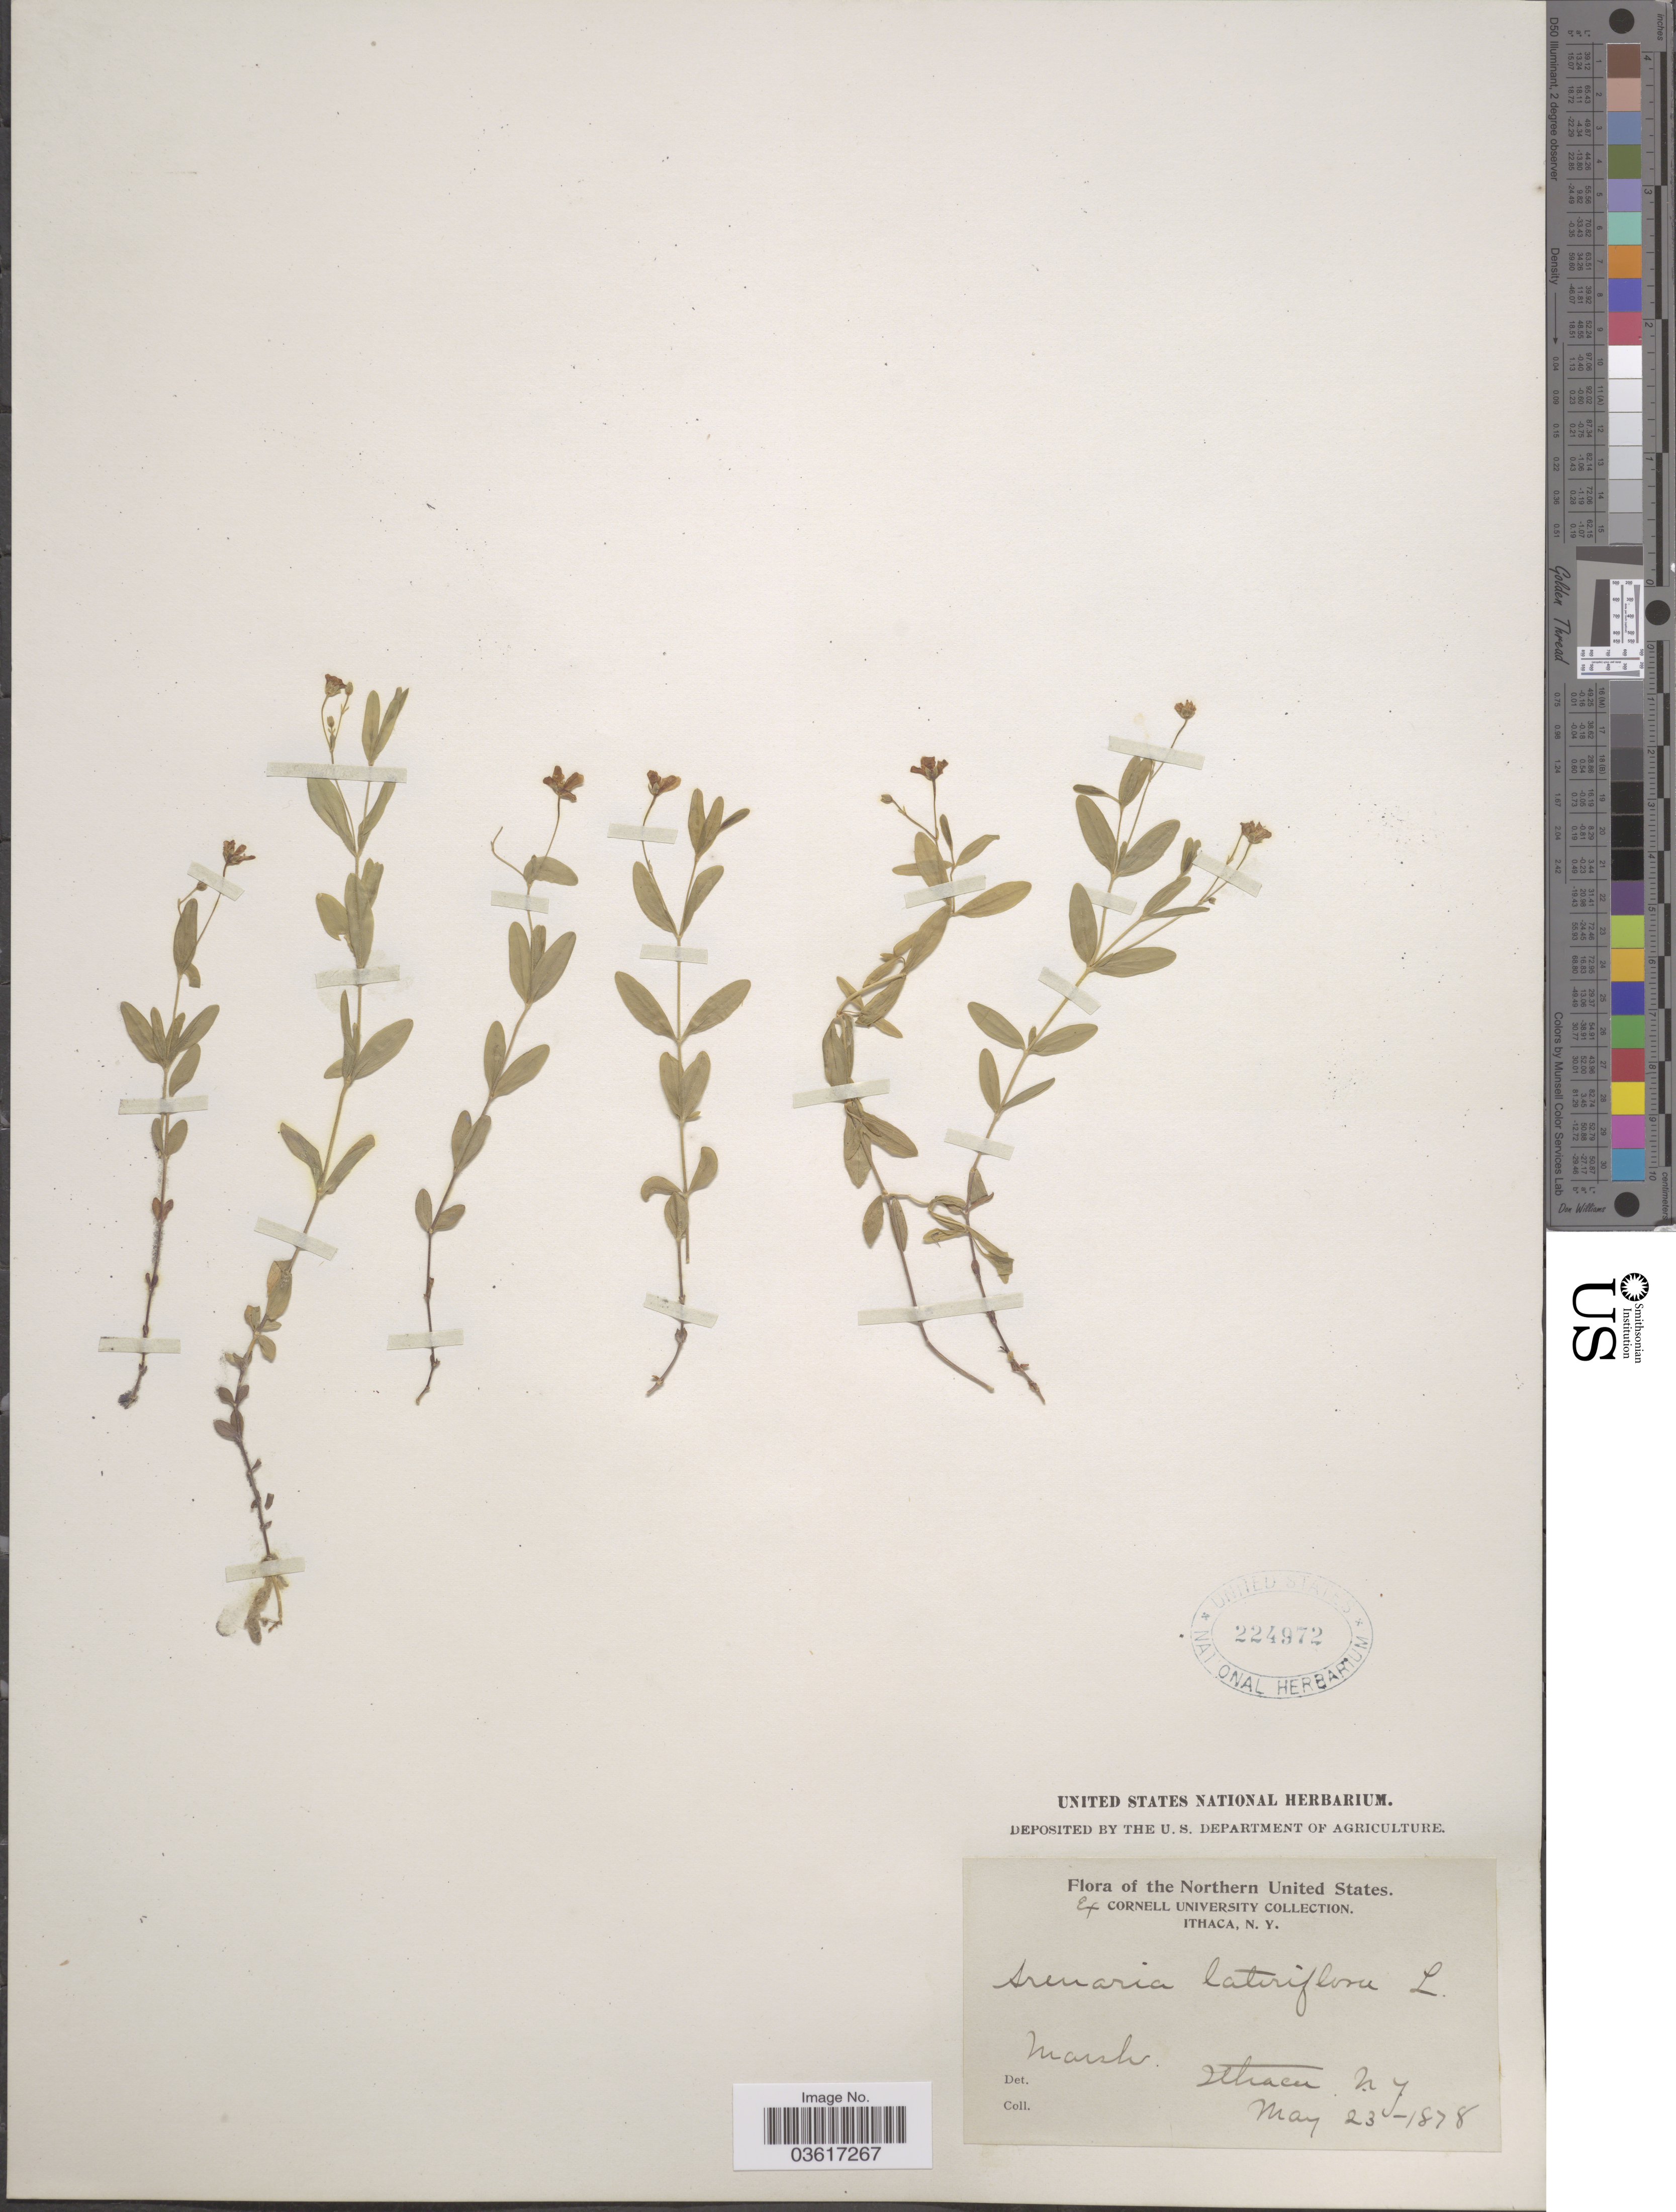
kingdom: Plantae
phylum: Tracheophyta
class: Magnoliopsida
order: Caryophyllales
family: Caryophyllaceae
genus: Moehringia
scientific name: Moehringia lateriflora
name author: (L.) Fenzl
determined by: Strong, Mark T., (BOT), Smithsonian Institution - National Museum of Natural History (UNITED STATES)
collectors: Cornell University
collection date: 1878-05-23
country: United States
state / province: New York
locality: Northern United States. Ithaca.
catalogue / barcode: US 224972